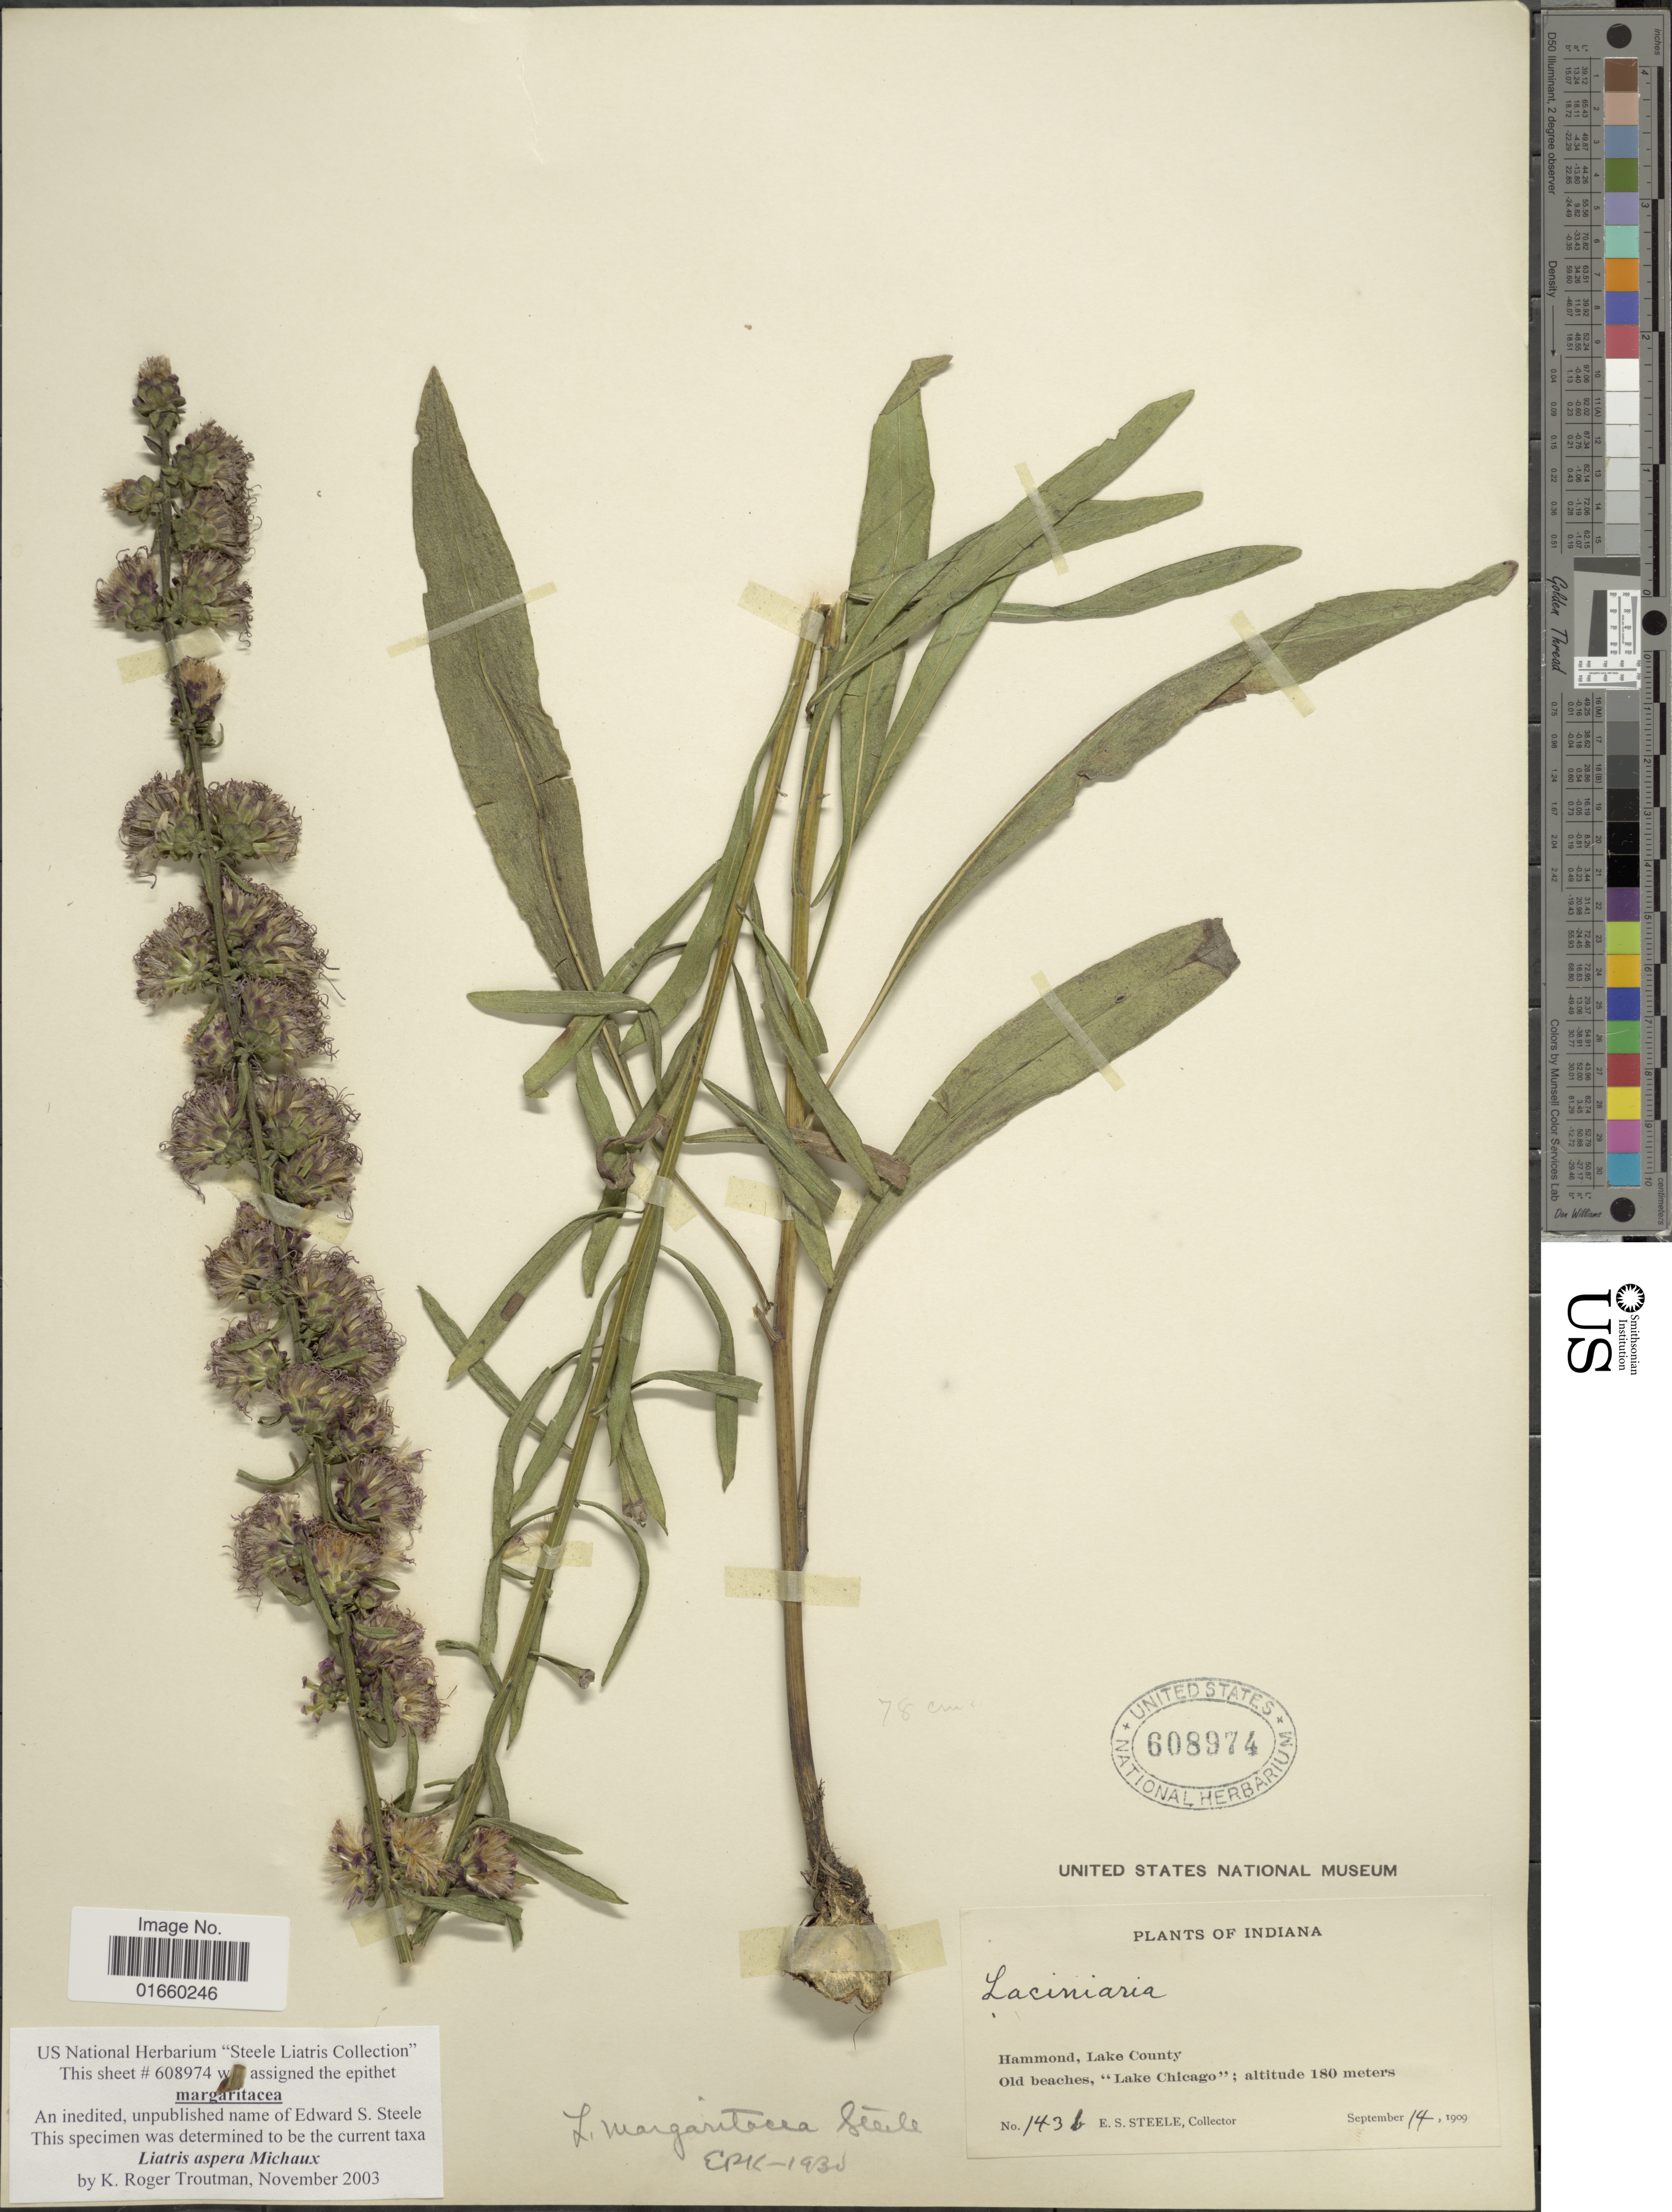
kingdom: Plantae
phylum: Tracheophyta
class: Magnoliopsida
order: Asterales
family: Asteraceae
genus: Liatris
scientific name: Liatris aspera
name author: Michx.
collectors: E. Steele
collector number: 143b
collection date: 1909-09-14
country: United States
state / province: Indiana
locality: Hammond, Lake County, Old beaches, "Lake Chicago"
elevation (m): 180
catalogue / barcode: US 608974